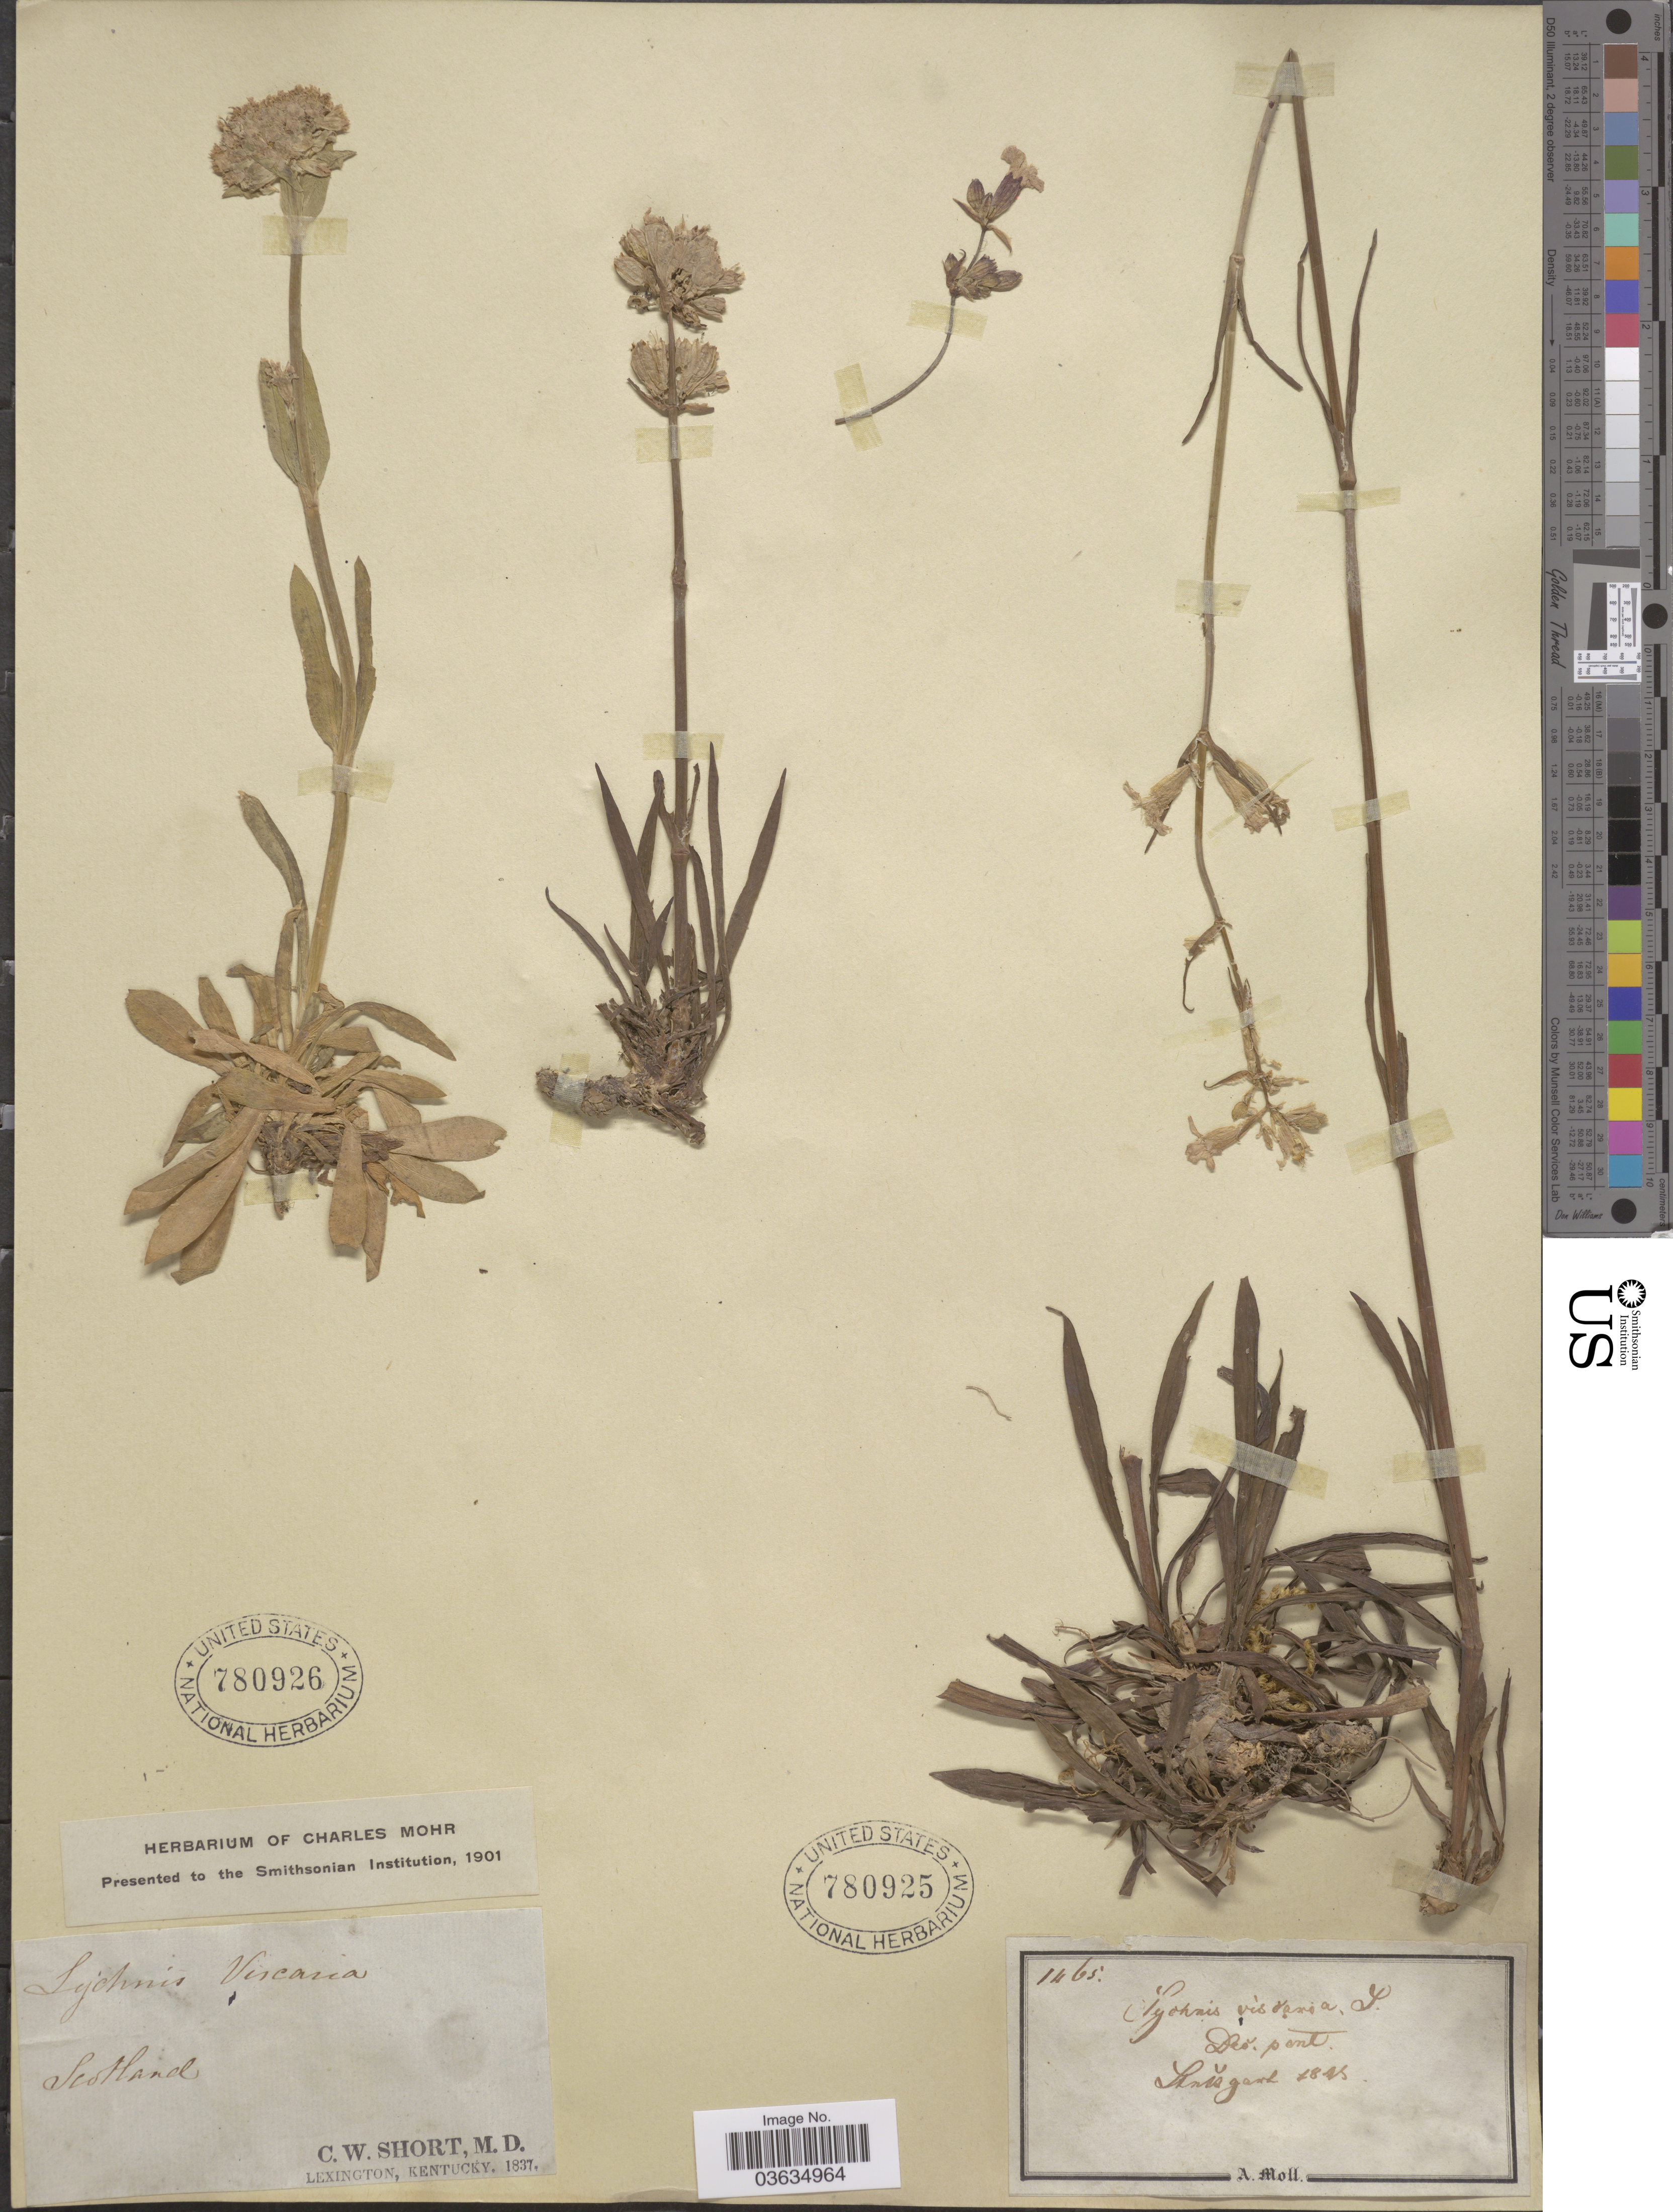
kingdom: Plantae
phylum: Tracheophyta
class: Magnoliopsida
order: Caryophyllales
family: Caryophyllaceae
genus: Viscaria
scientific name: Viscaria alpina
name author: (L.) G. Don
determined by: Strong, Mark T., (BOT), Smithsonian Institution - National Museum of Natural History (UNITED STATES)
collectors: C. W. Short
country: United Kingdom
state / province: Scotland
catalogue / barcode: US 780926-2